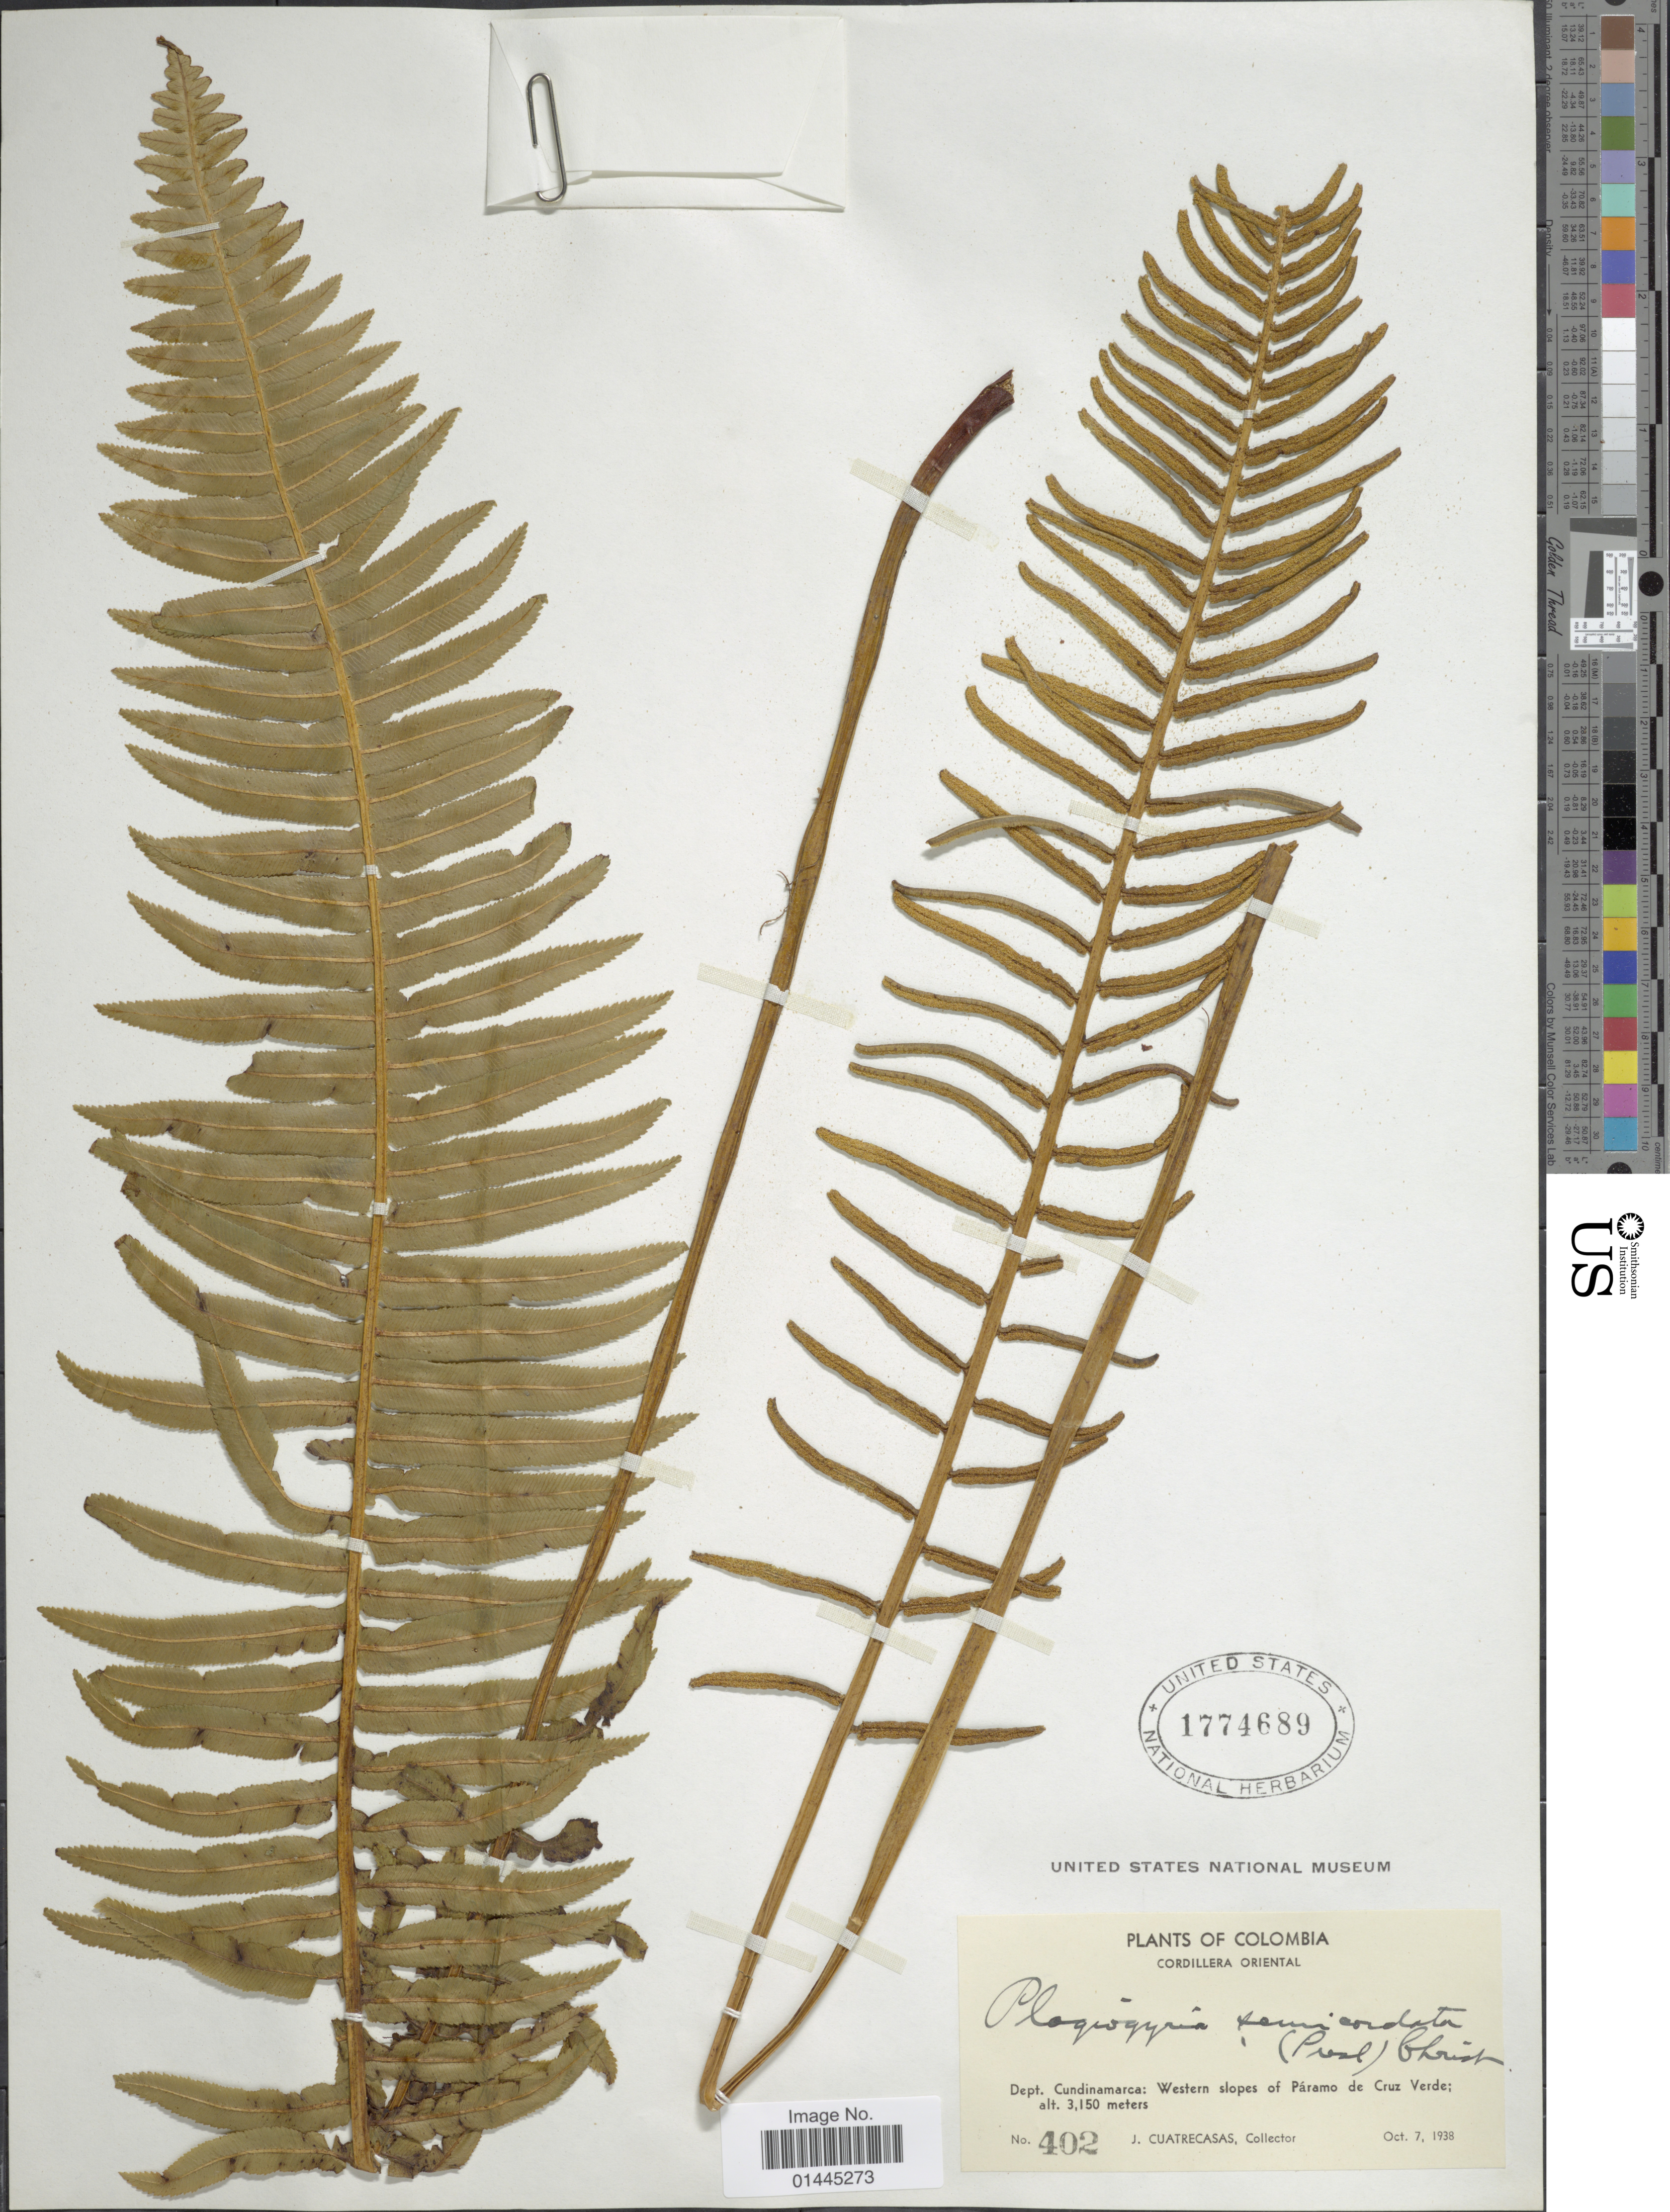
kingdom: Plantae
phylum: Tracheophyta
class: Polypodiopsida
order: Cyatheales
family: Plagiogyriaceae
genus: Plagiogyria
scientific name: Plagiogyria costaricensis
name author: Mett. ex Kuhn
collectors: J. Cuatrecasas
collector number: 402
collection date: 1938-10-07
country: Colombia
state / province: Cundinamarca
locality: Cordillera Oriental, Western slopes of Paramo de Cruz Verde.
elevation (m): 350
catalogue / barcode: US 1774689